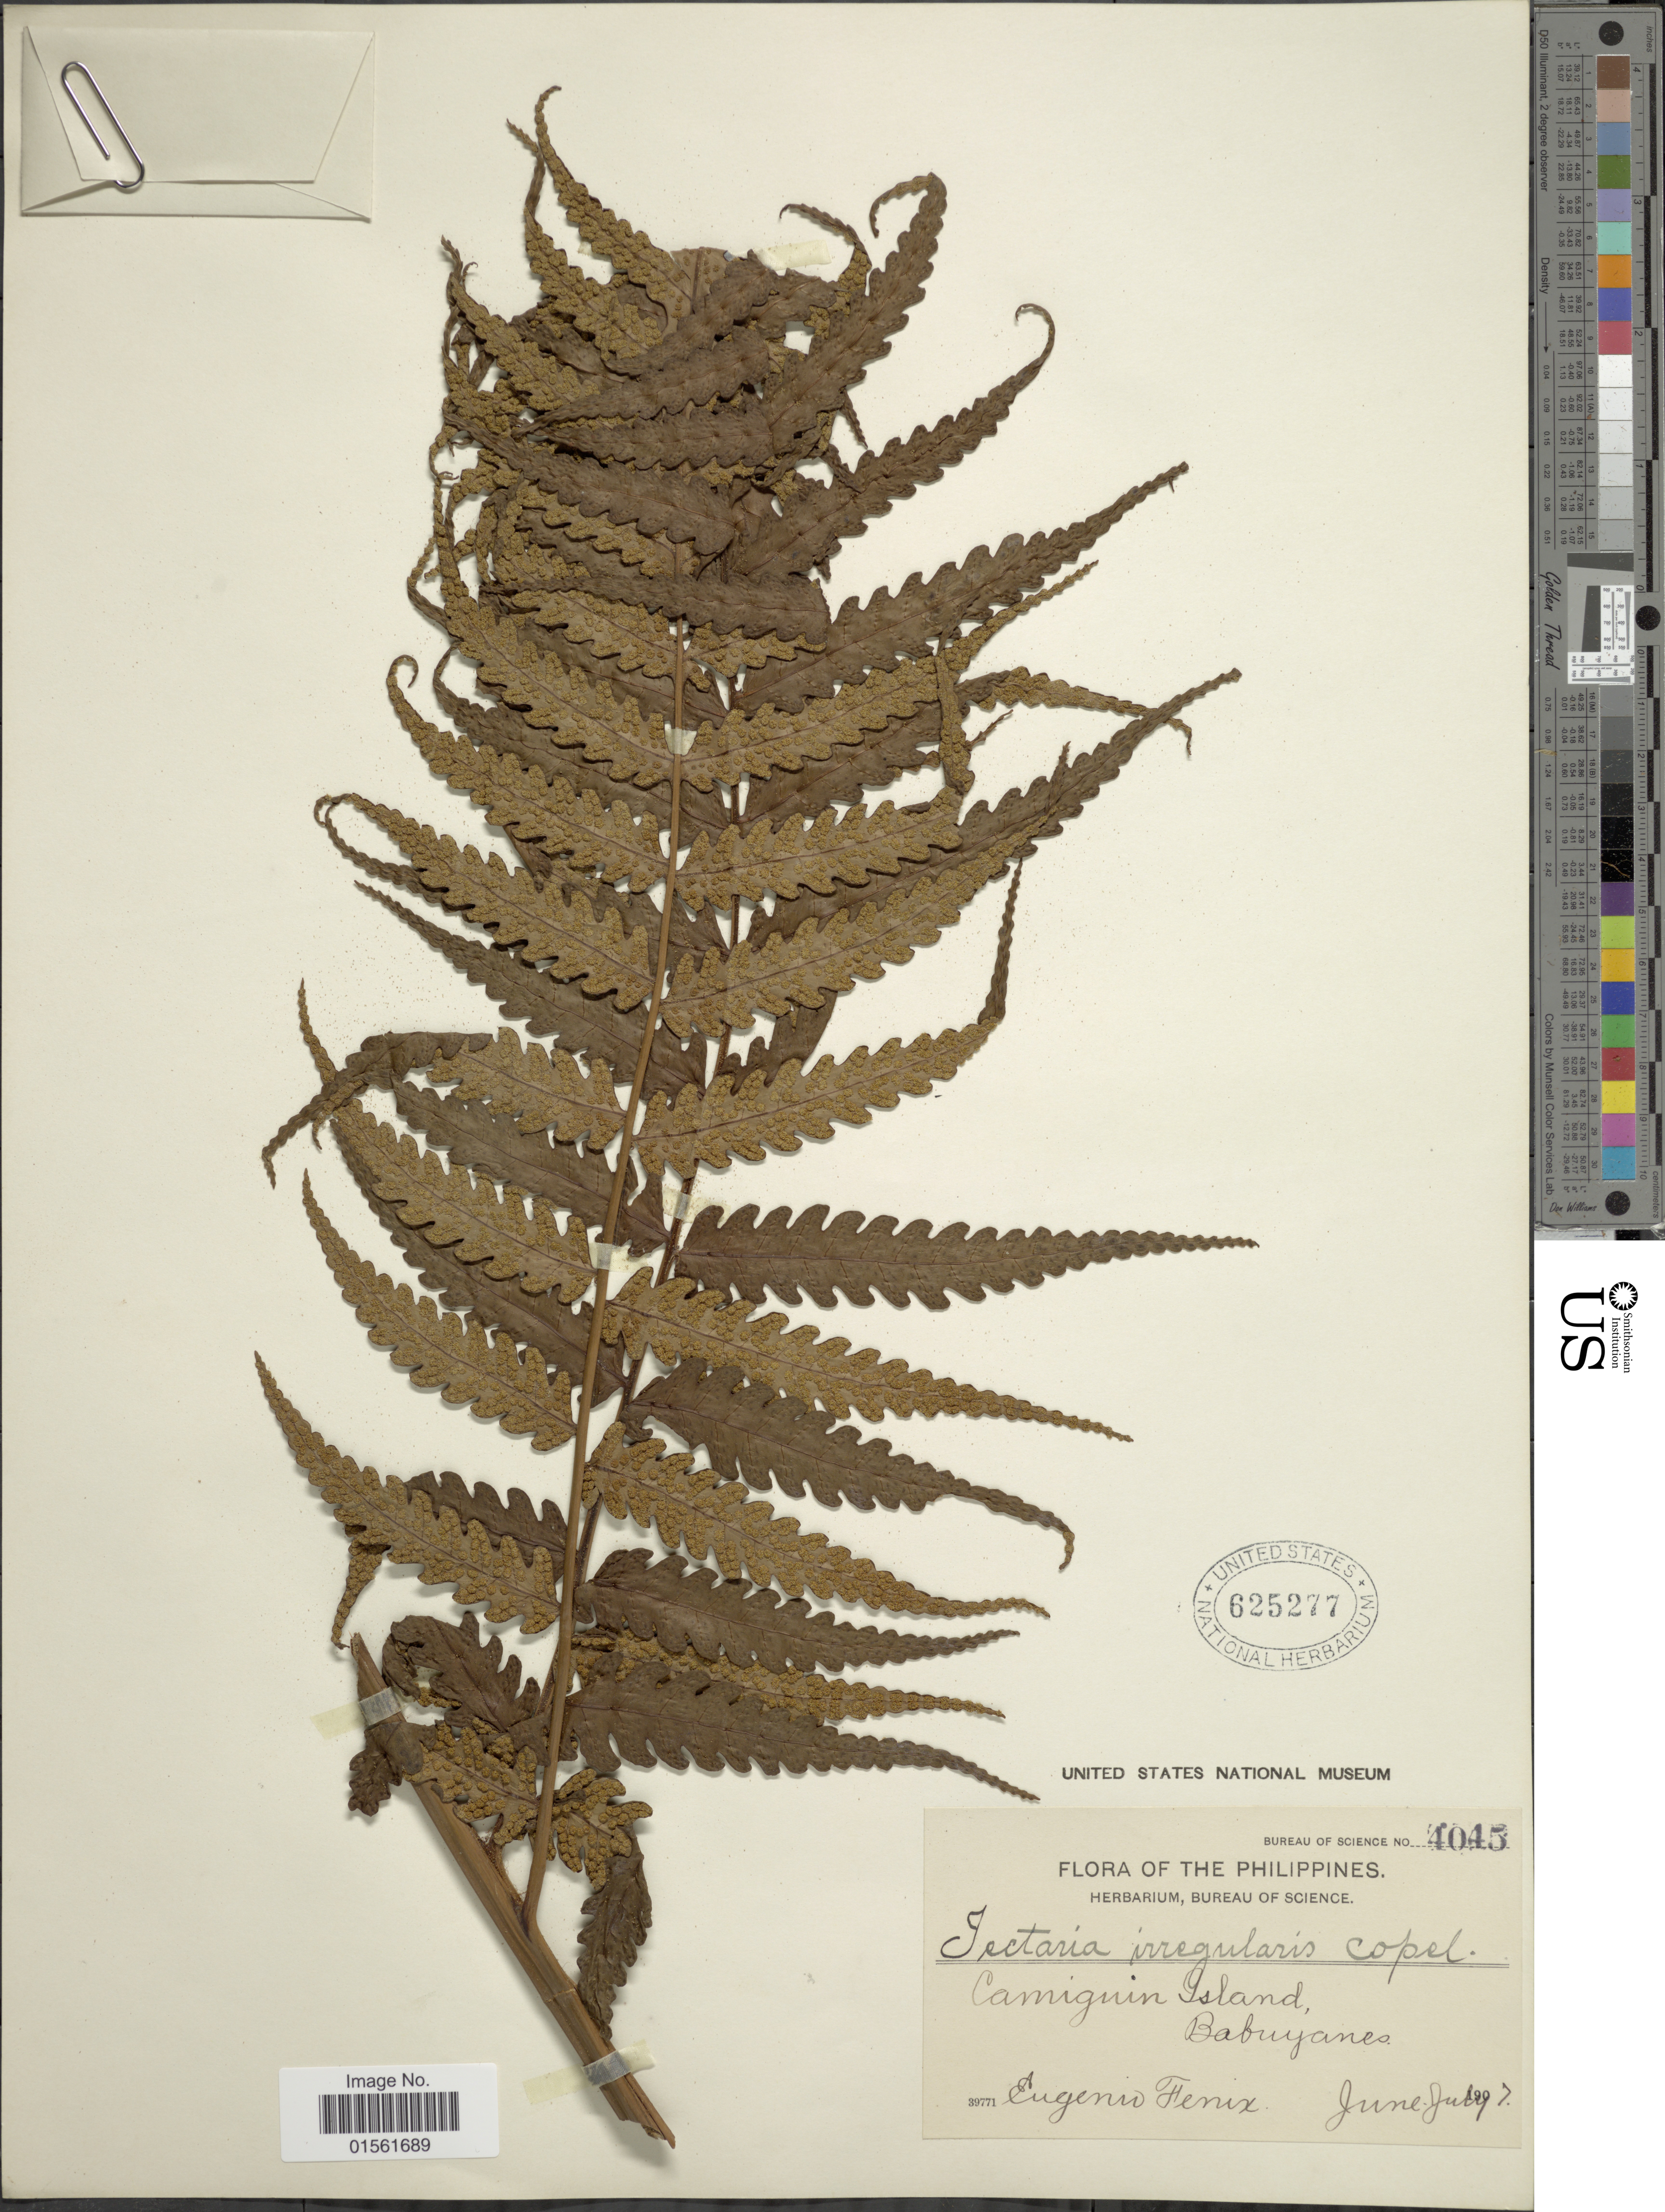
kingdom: Plantae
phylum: Tracheophyta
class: Polypodiopsida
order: Polypodiales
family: Dryopteridaceae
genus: Pleocnemia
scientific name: Pleocnemia macrodonta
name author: (C. Presl ex Fée) Holttum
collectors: E. Fenix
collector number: Bureau of Science 4045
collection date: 1907-06/1907-07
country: Philippines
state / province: Northern Mindanao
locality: Camiguin Island, Babuyanes.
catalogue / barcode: US 625277